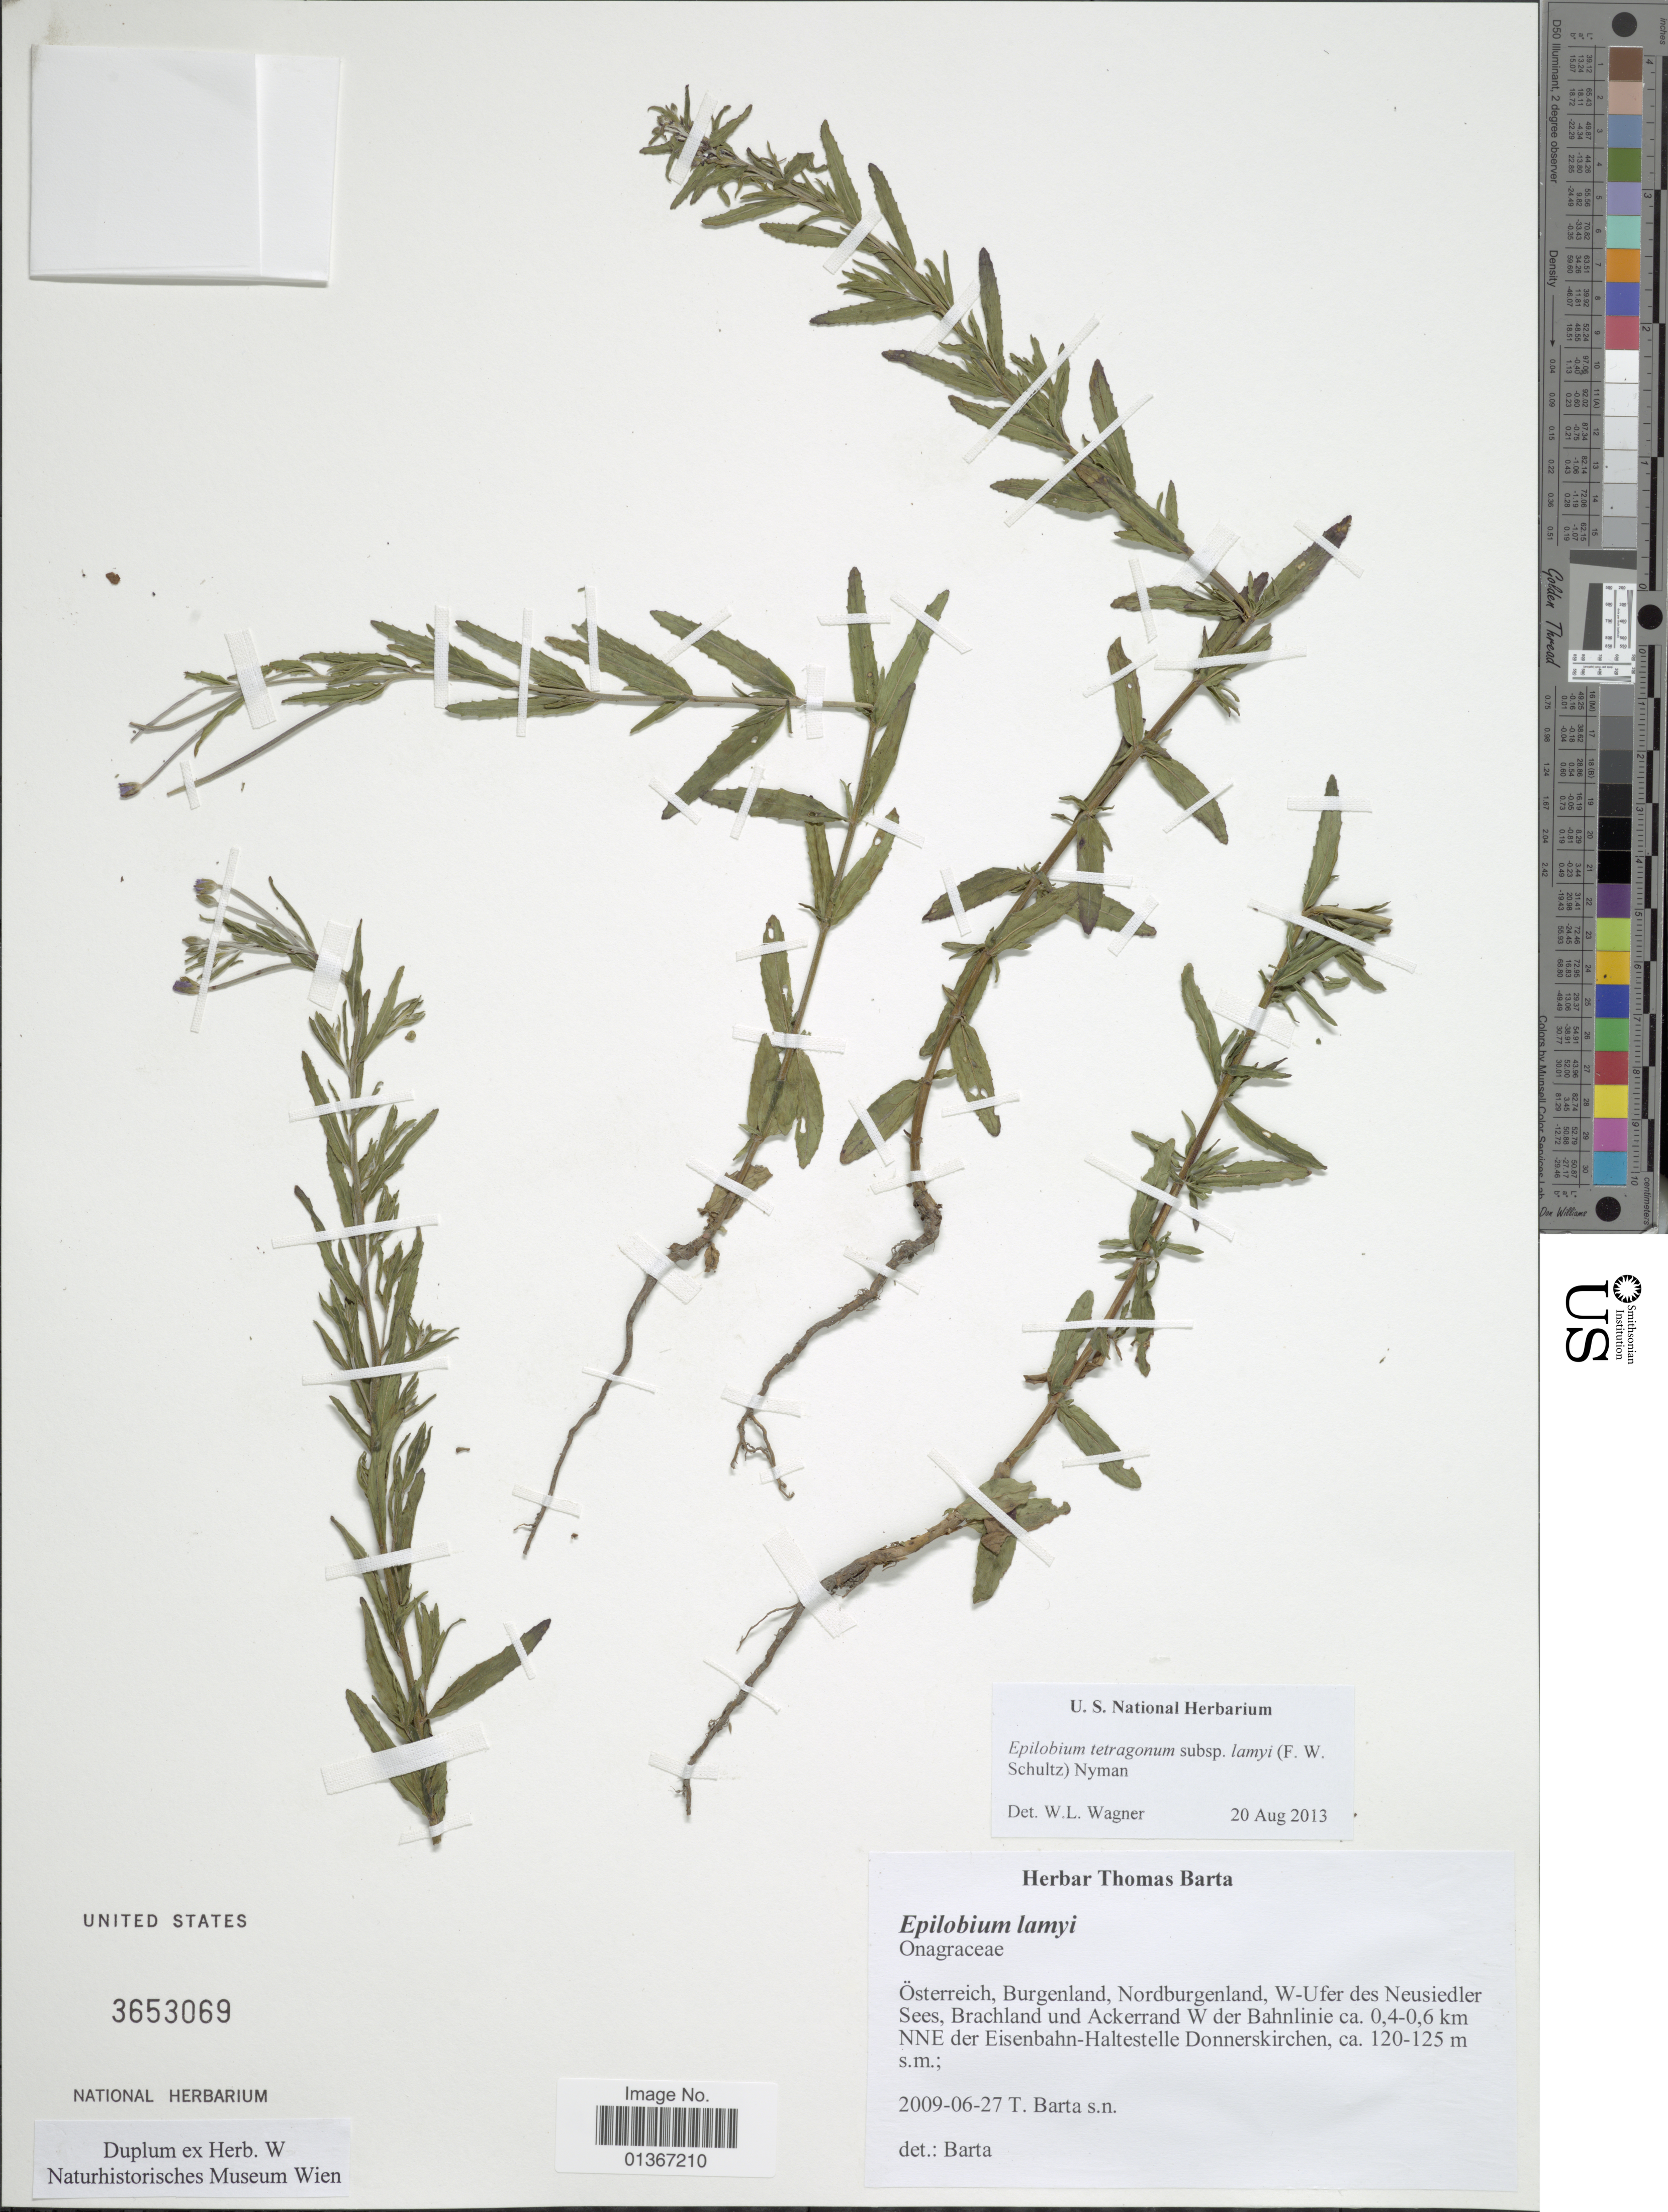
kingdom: Plantae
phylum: Tracheophyta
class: Magnoliopsida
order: Myrtales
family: Onagraceae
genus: Epilobium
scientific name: Epilobium tetragonum subsp. lamyi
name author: (F.W. Schultz) Nyman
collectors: T. Barta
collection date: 2009-06-27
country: Austria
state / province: Burgenland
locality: Nordburgenland, W-Ufer des Neusiedler Sees, Brachland und Ackerrand W der Bahnlinie, ca. 0,4-0,6 km NNE der Eisenbahn-Haltestelle Donnerskirchen.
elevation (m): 120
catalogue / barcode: US 3653069